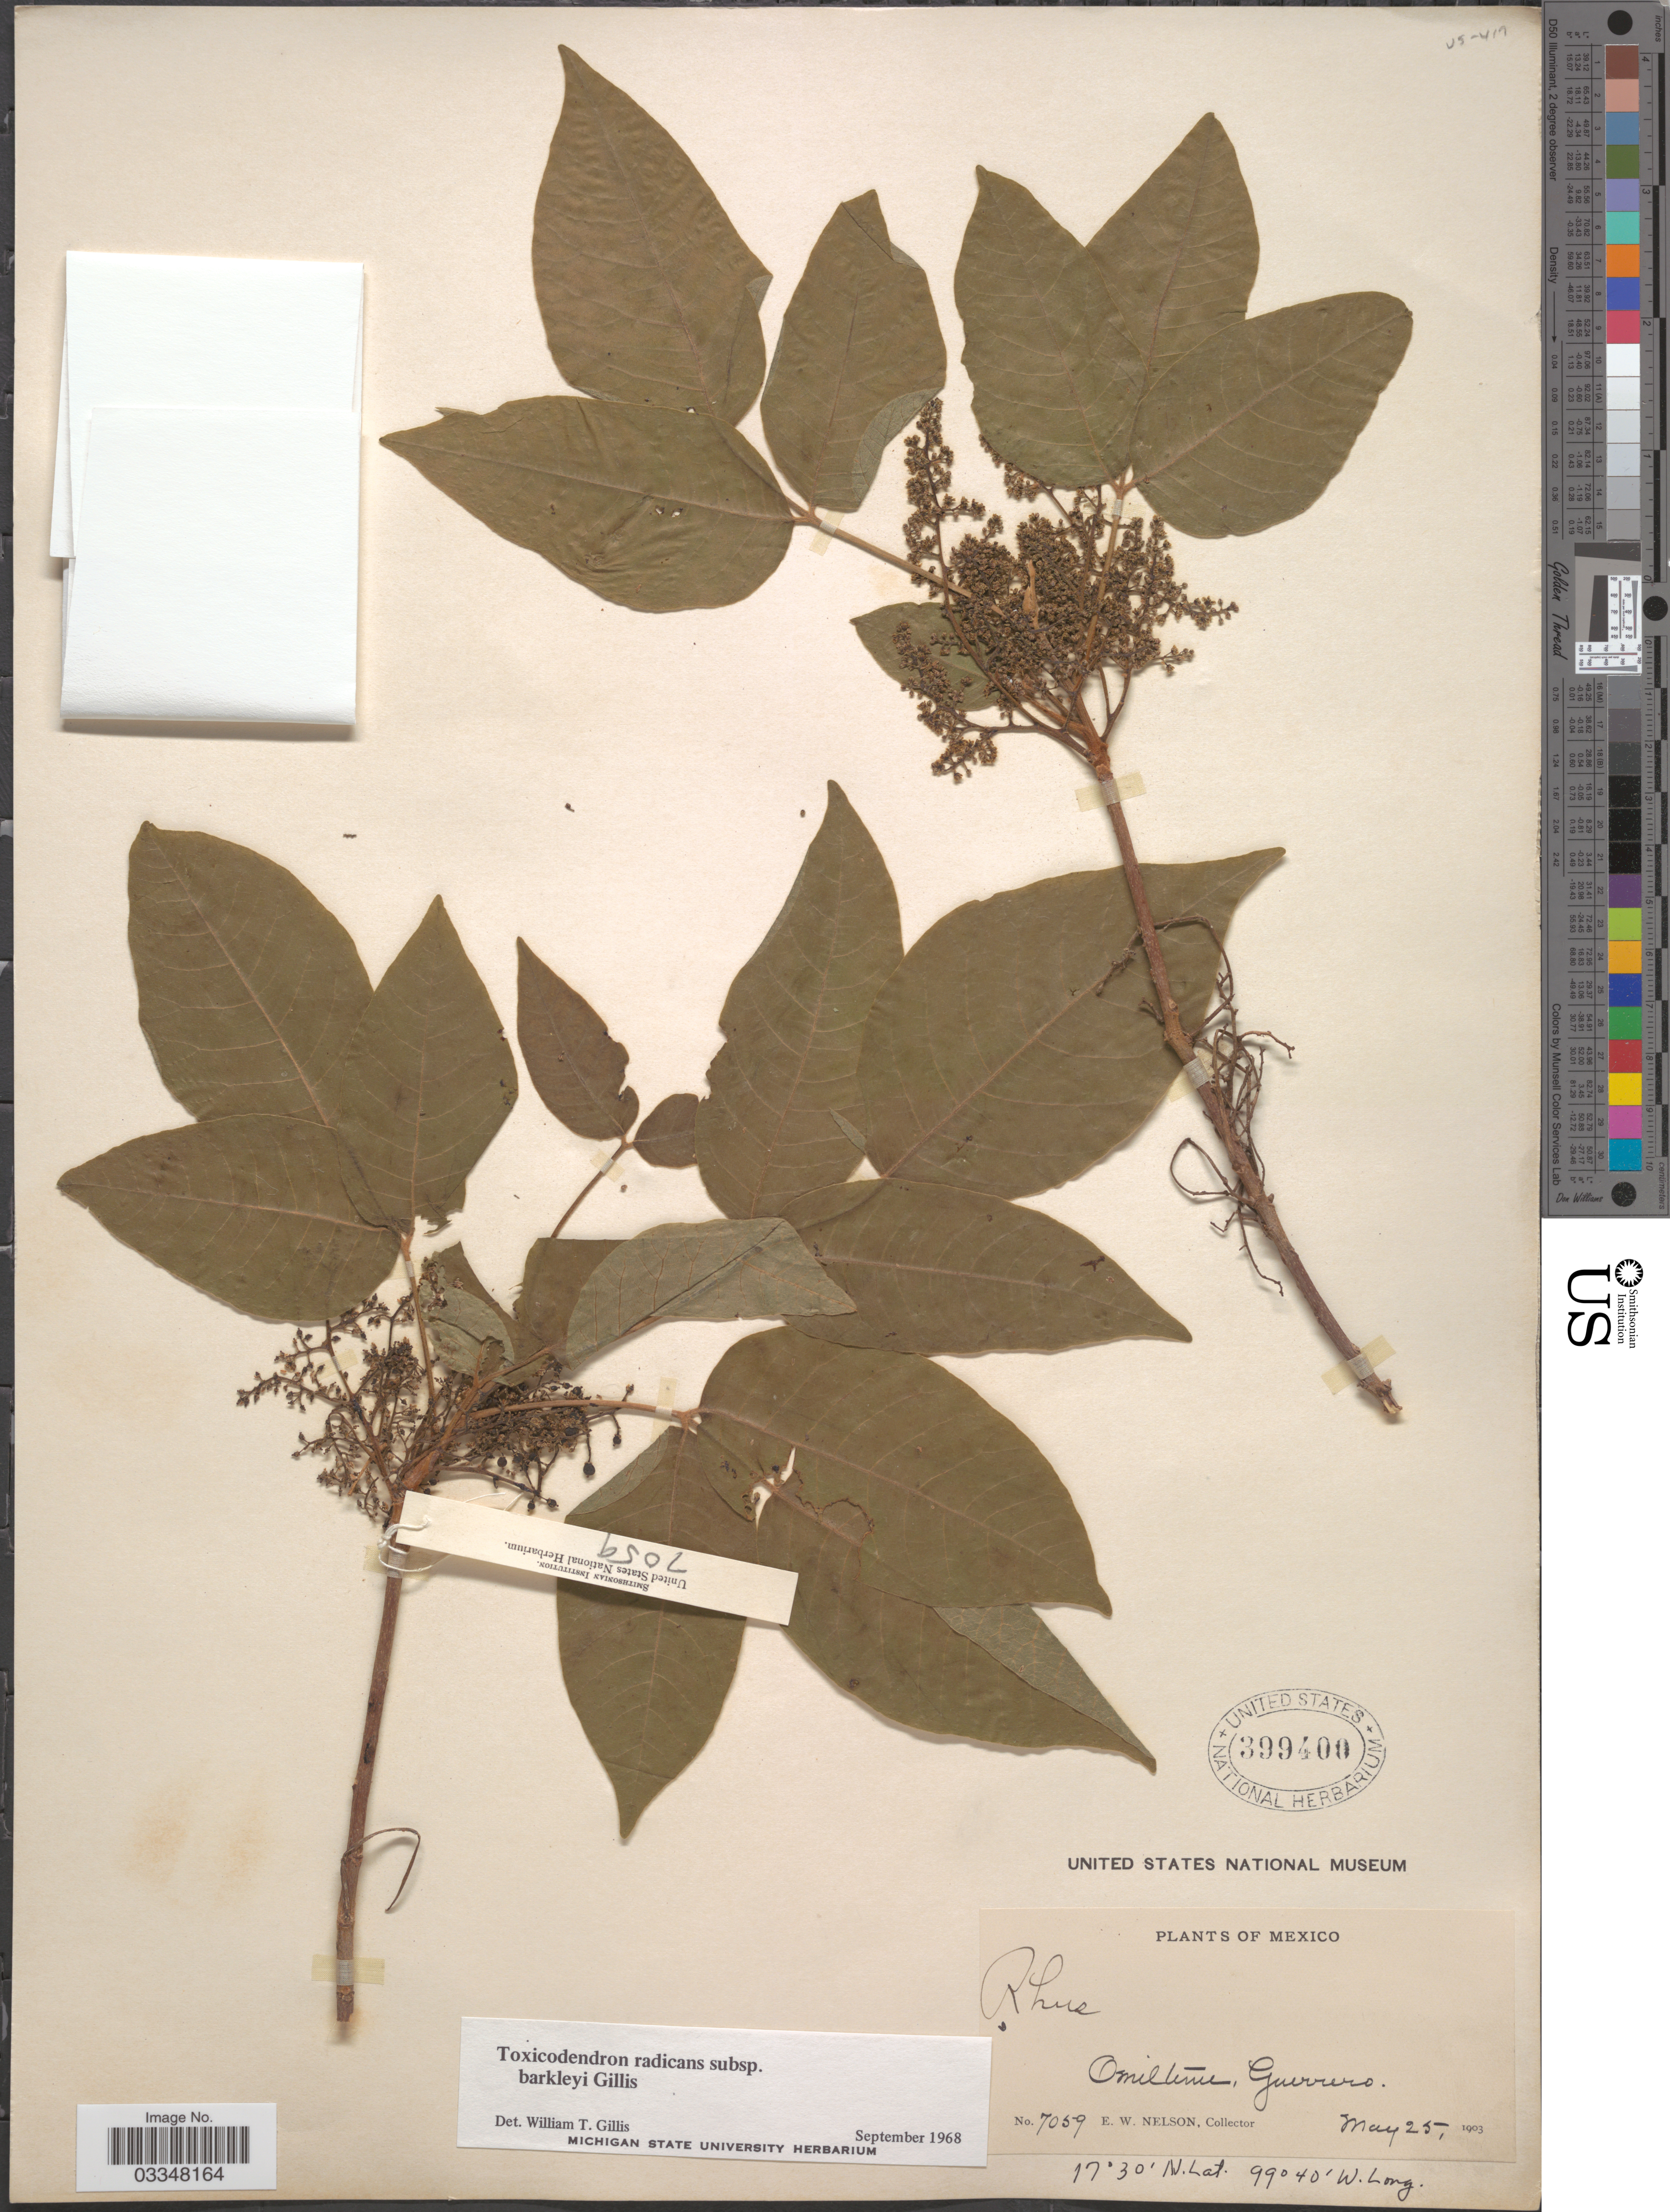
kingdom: Plantae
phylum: Tracheophyta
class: Magnoliopsida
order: Sapindales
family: Anacardiaceae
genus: Toxicodendron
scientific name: Toxicodendron radicans subsp. barkleyi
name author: Gillis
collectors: E. W. Nelson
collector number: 7059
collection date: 1903-05-25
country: Mexico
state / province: Guerrero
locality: Omilteme.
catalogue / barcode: US 399400